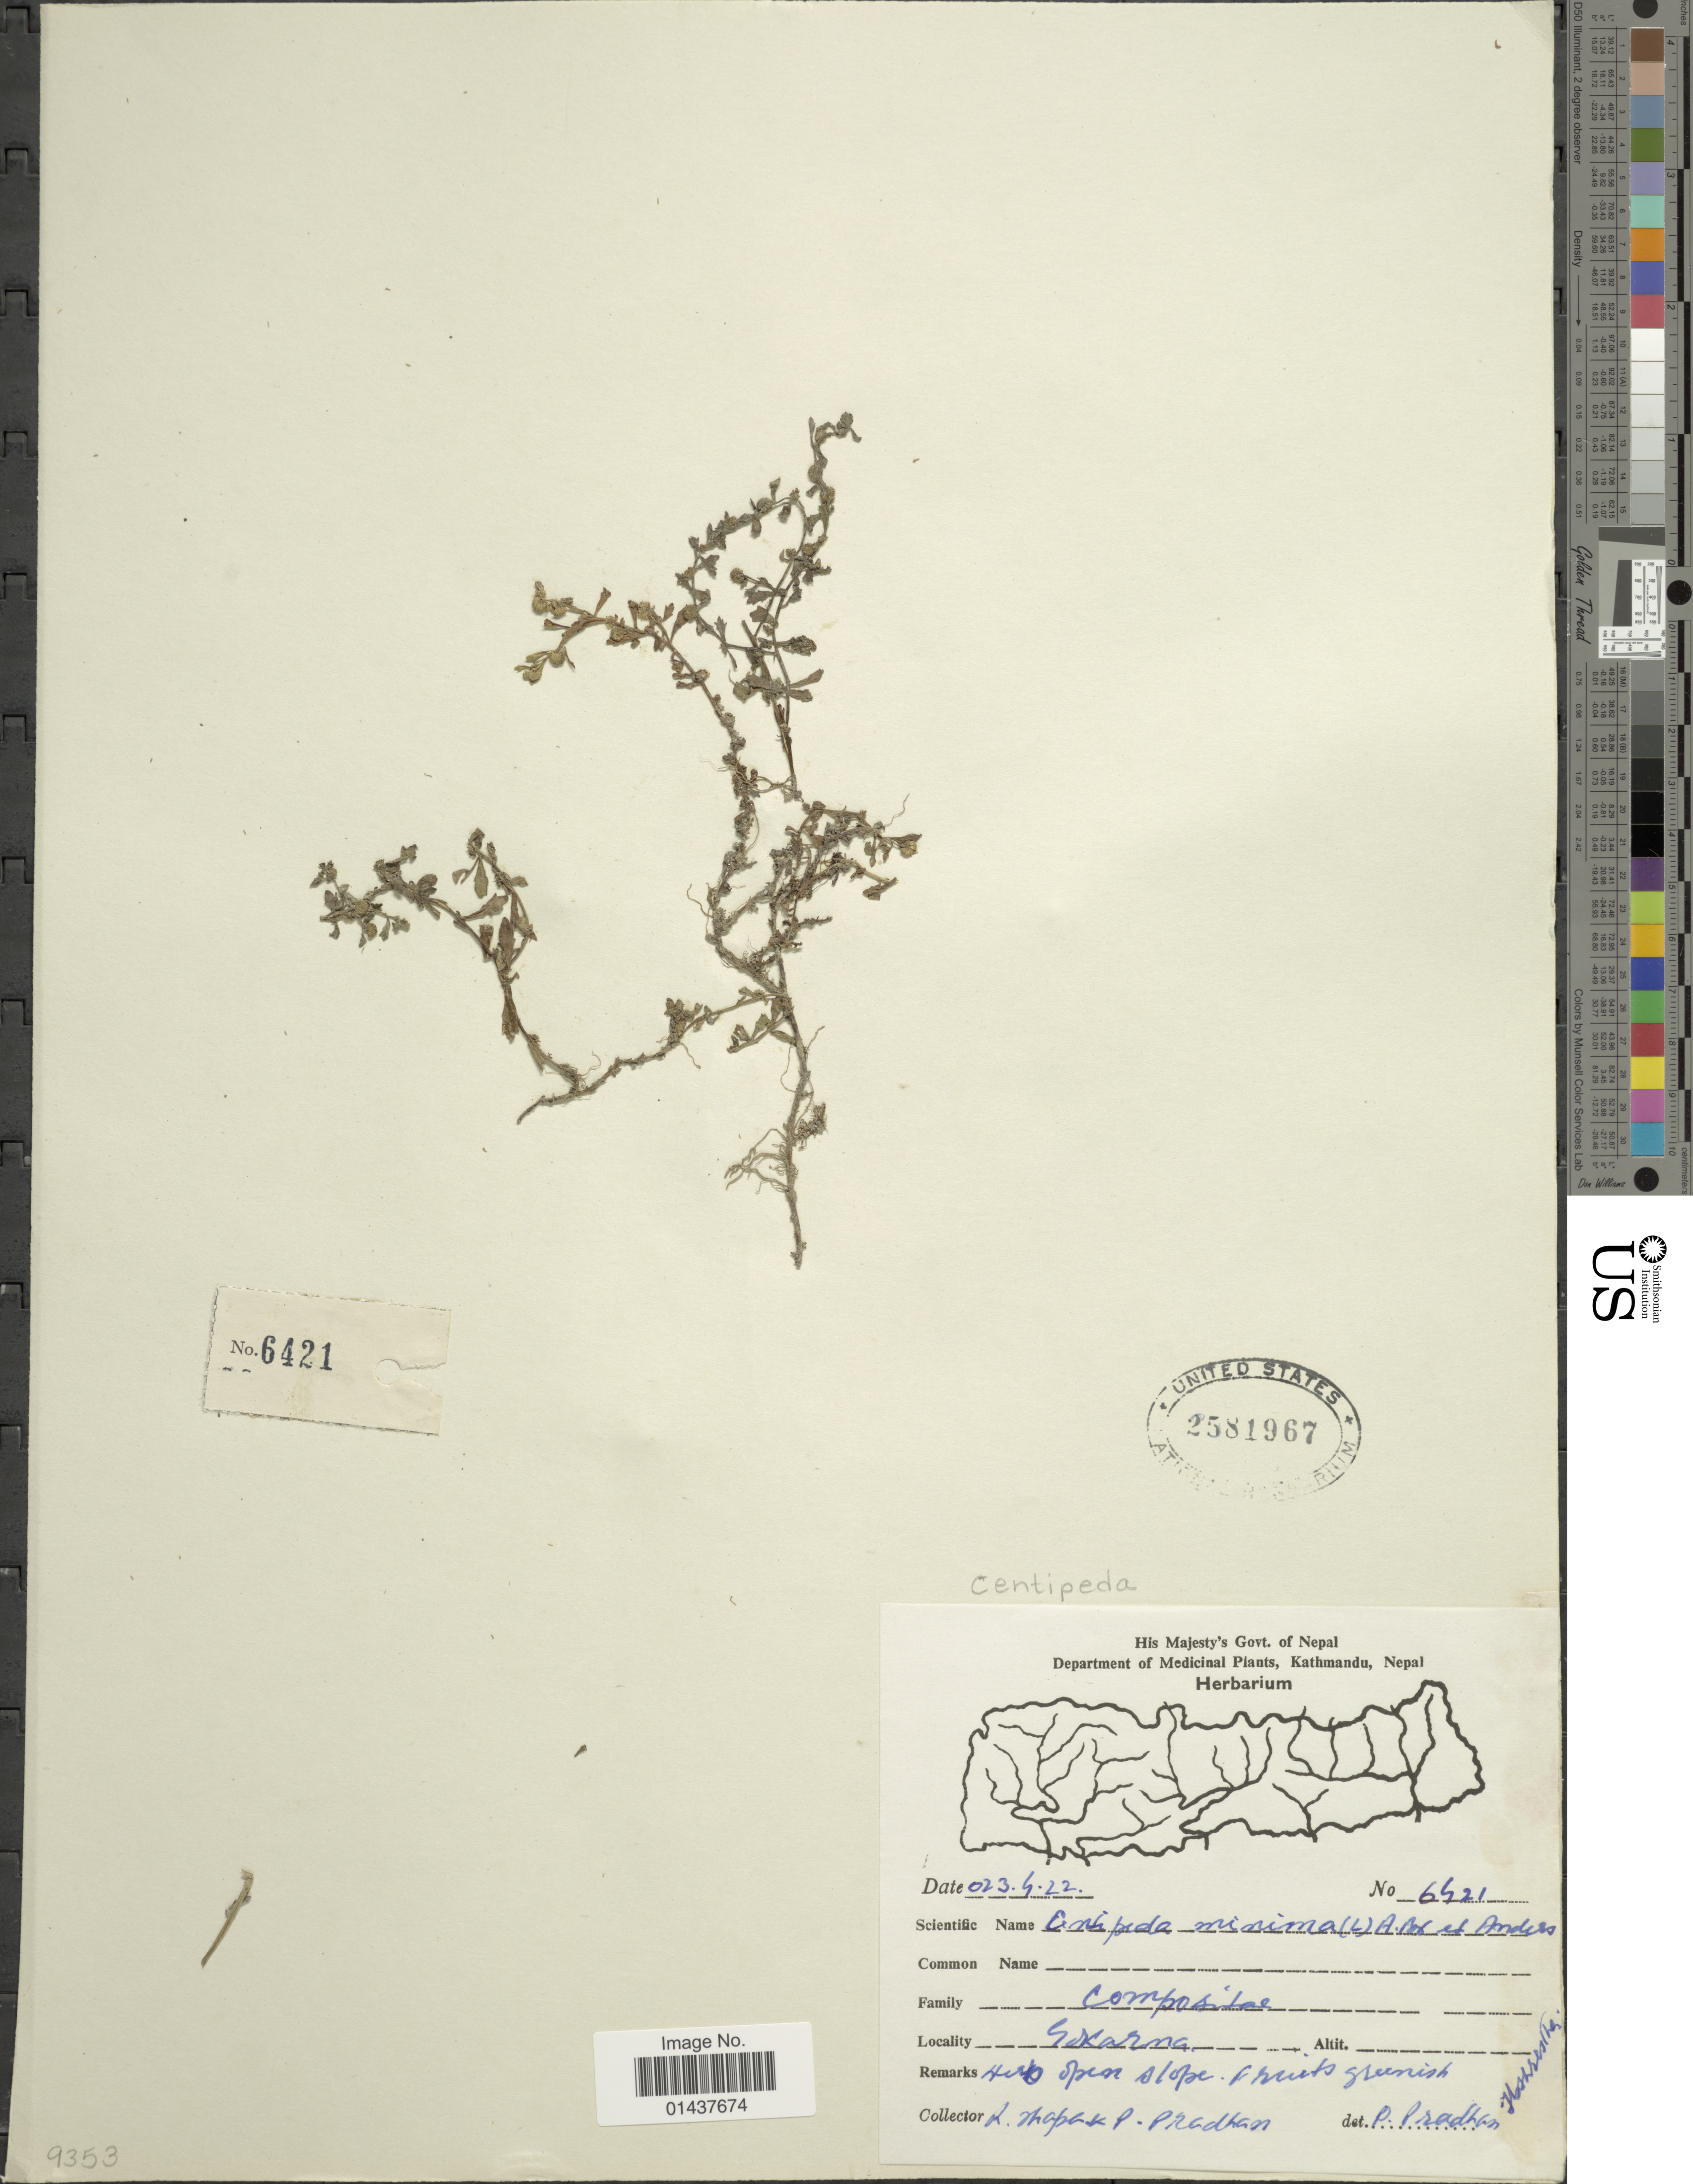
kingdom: Plantae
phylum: Tracheophyta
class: Magnoliopsida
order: Asterales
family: Asteraceae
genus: Centipeda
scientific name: Centipeda minima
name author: (L.) A. Braun & Asch.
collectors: R. Thapa & P. Pradhan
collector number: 6421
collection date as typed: Transcribed d/m/y: 23/4/22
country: Nepal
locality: Gokarna Kathmandu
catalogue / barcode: US 2581967